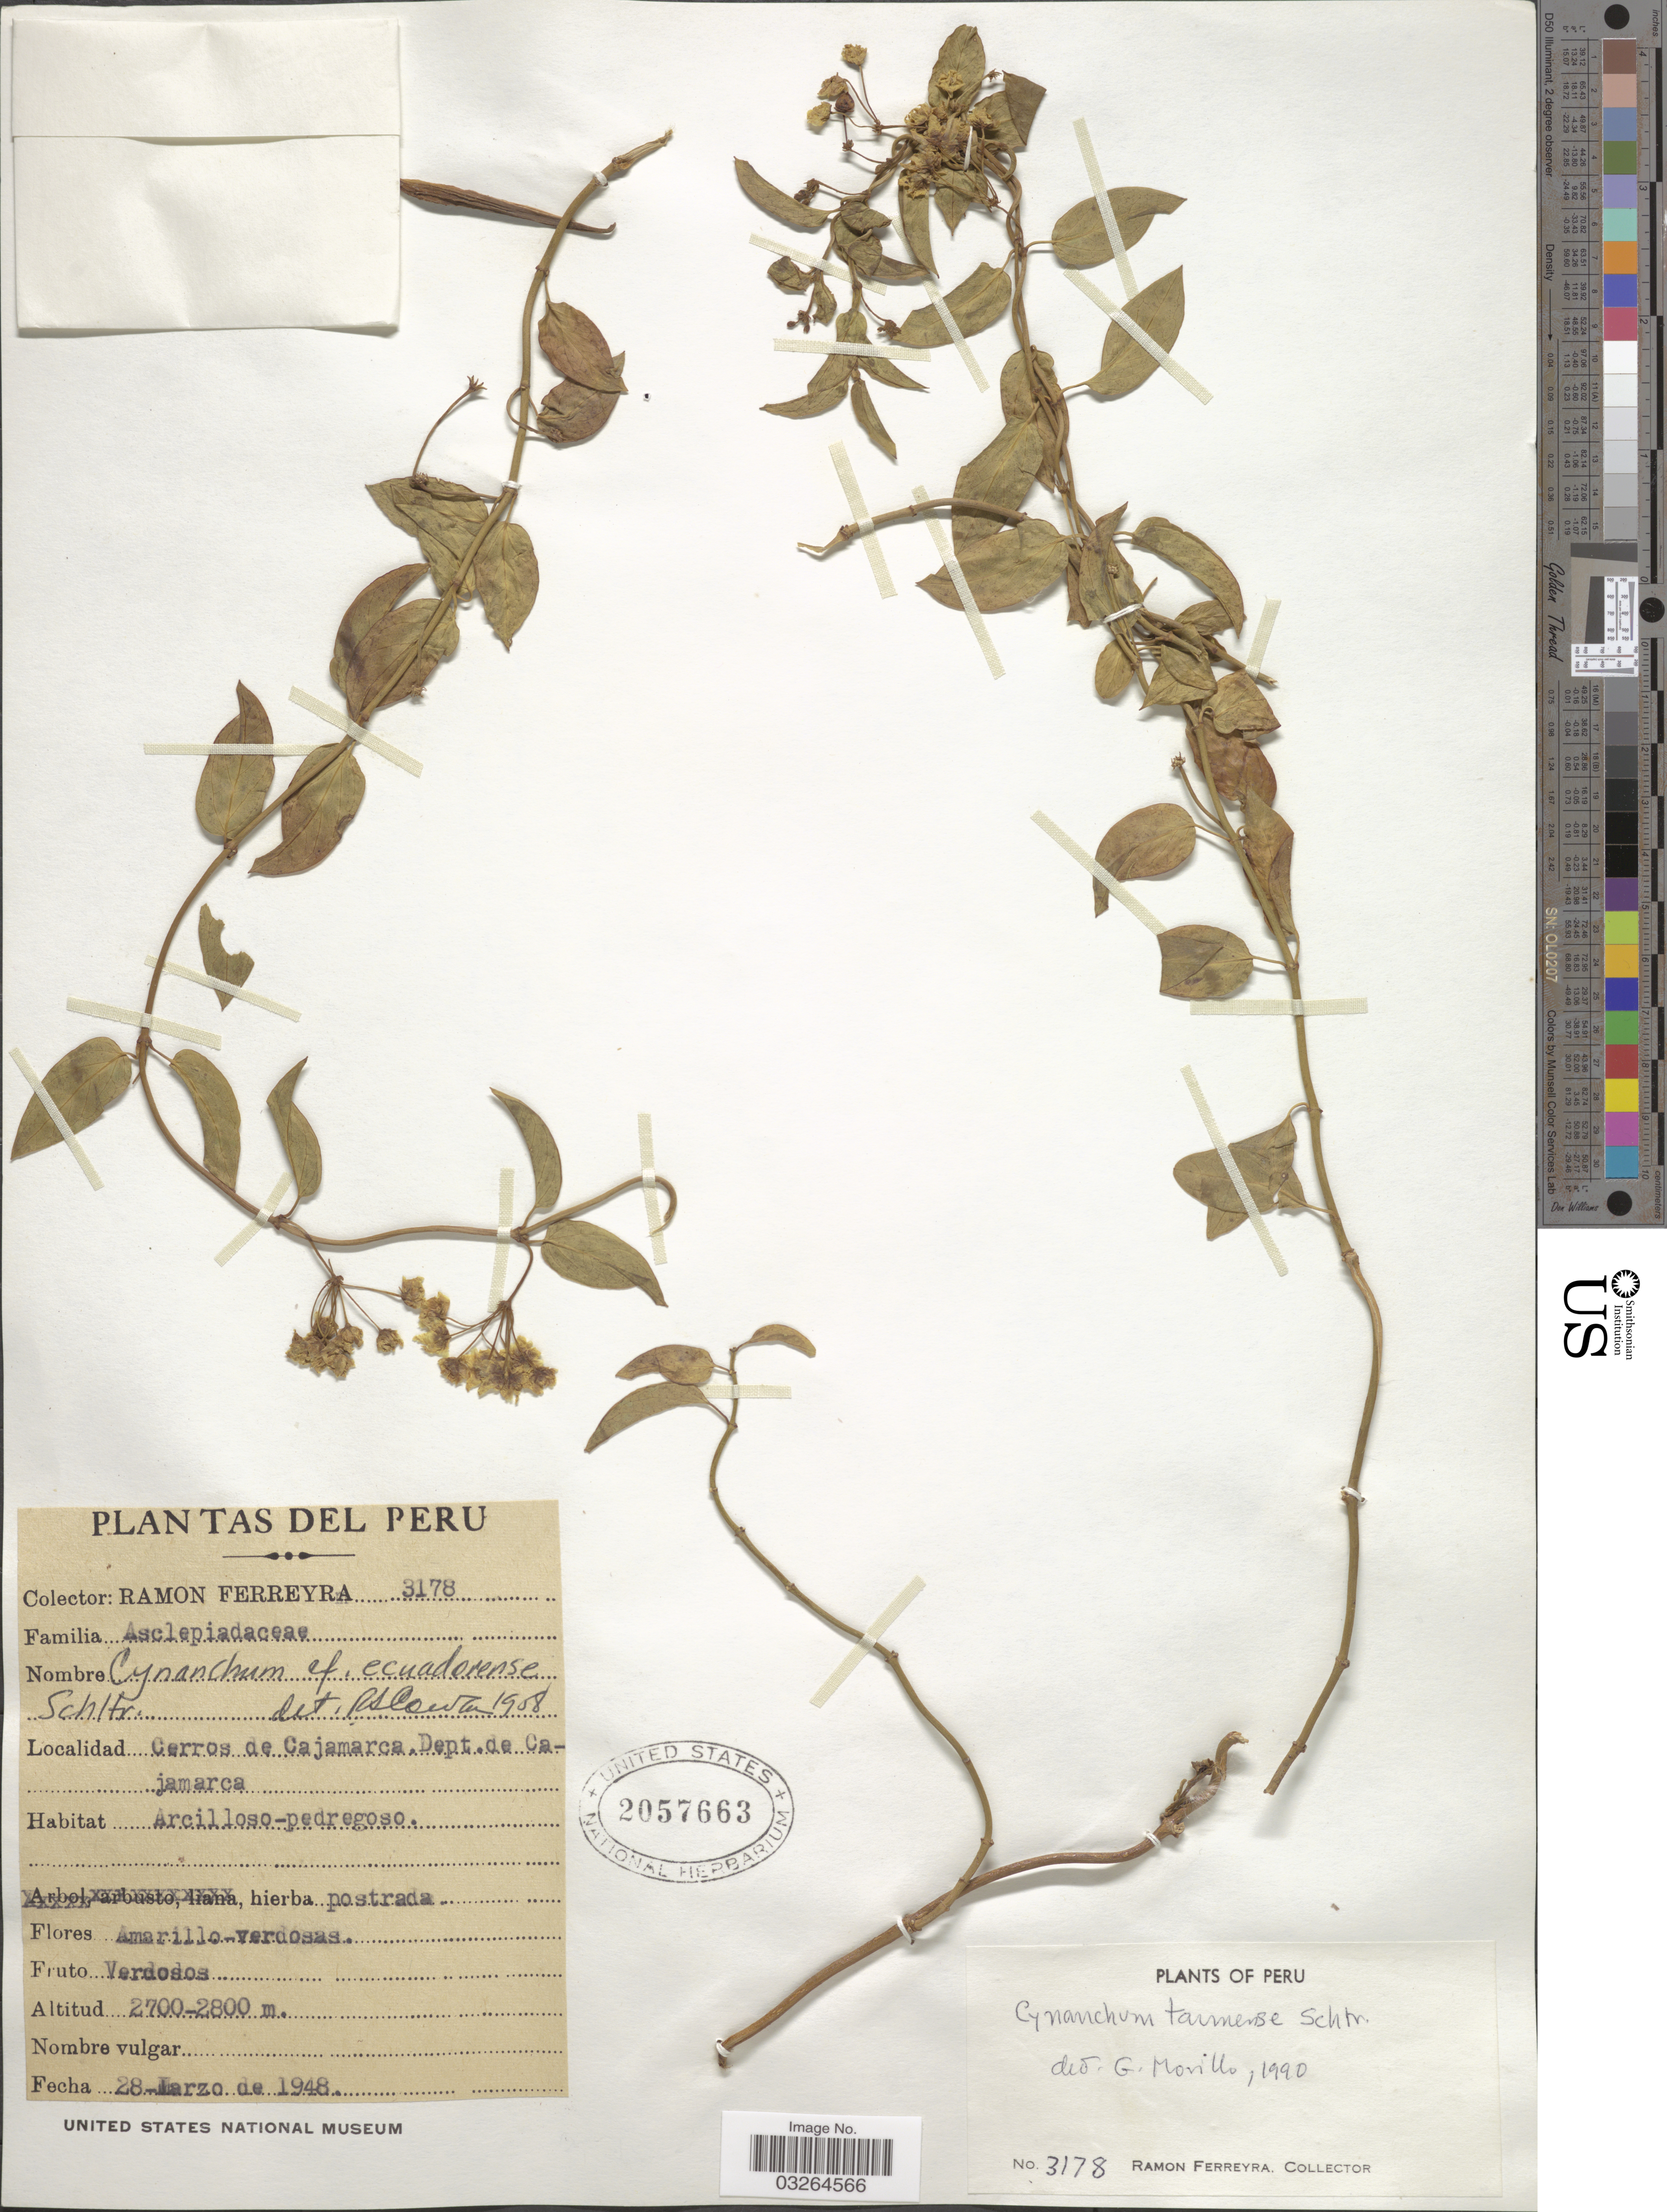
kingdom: Plantae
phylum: Tracheophyta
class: Magnoliopsida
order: Gentianales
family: Apocynaceae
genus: Cynanchum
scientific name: Cynanchum tarmense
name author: Schltr.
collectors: R. A. Ferreyra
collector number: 3178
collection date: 1948-03-28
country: Peru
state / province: Cajamarca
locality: Cerros de Cajamarca. Dept. de Cajamarca.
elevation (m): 2700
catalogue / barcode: US 2057663